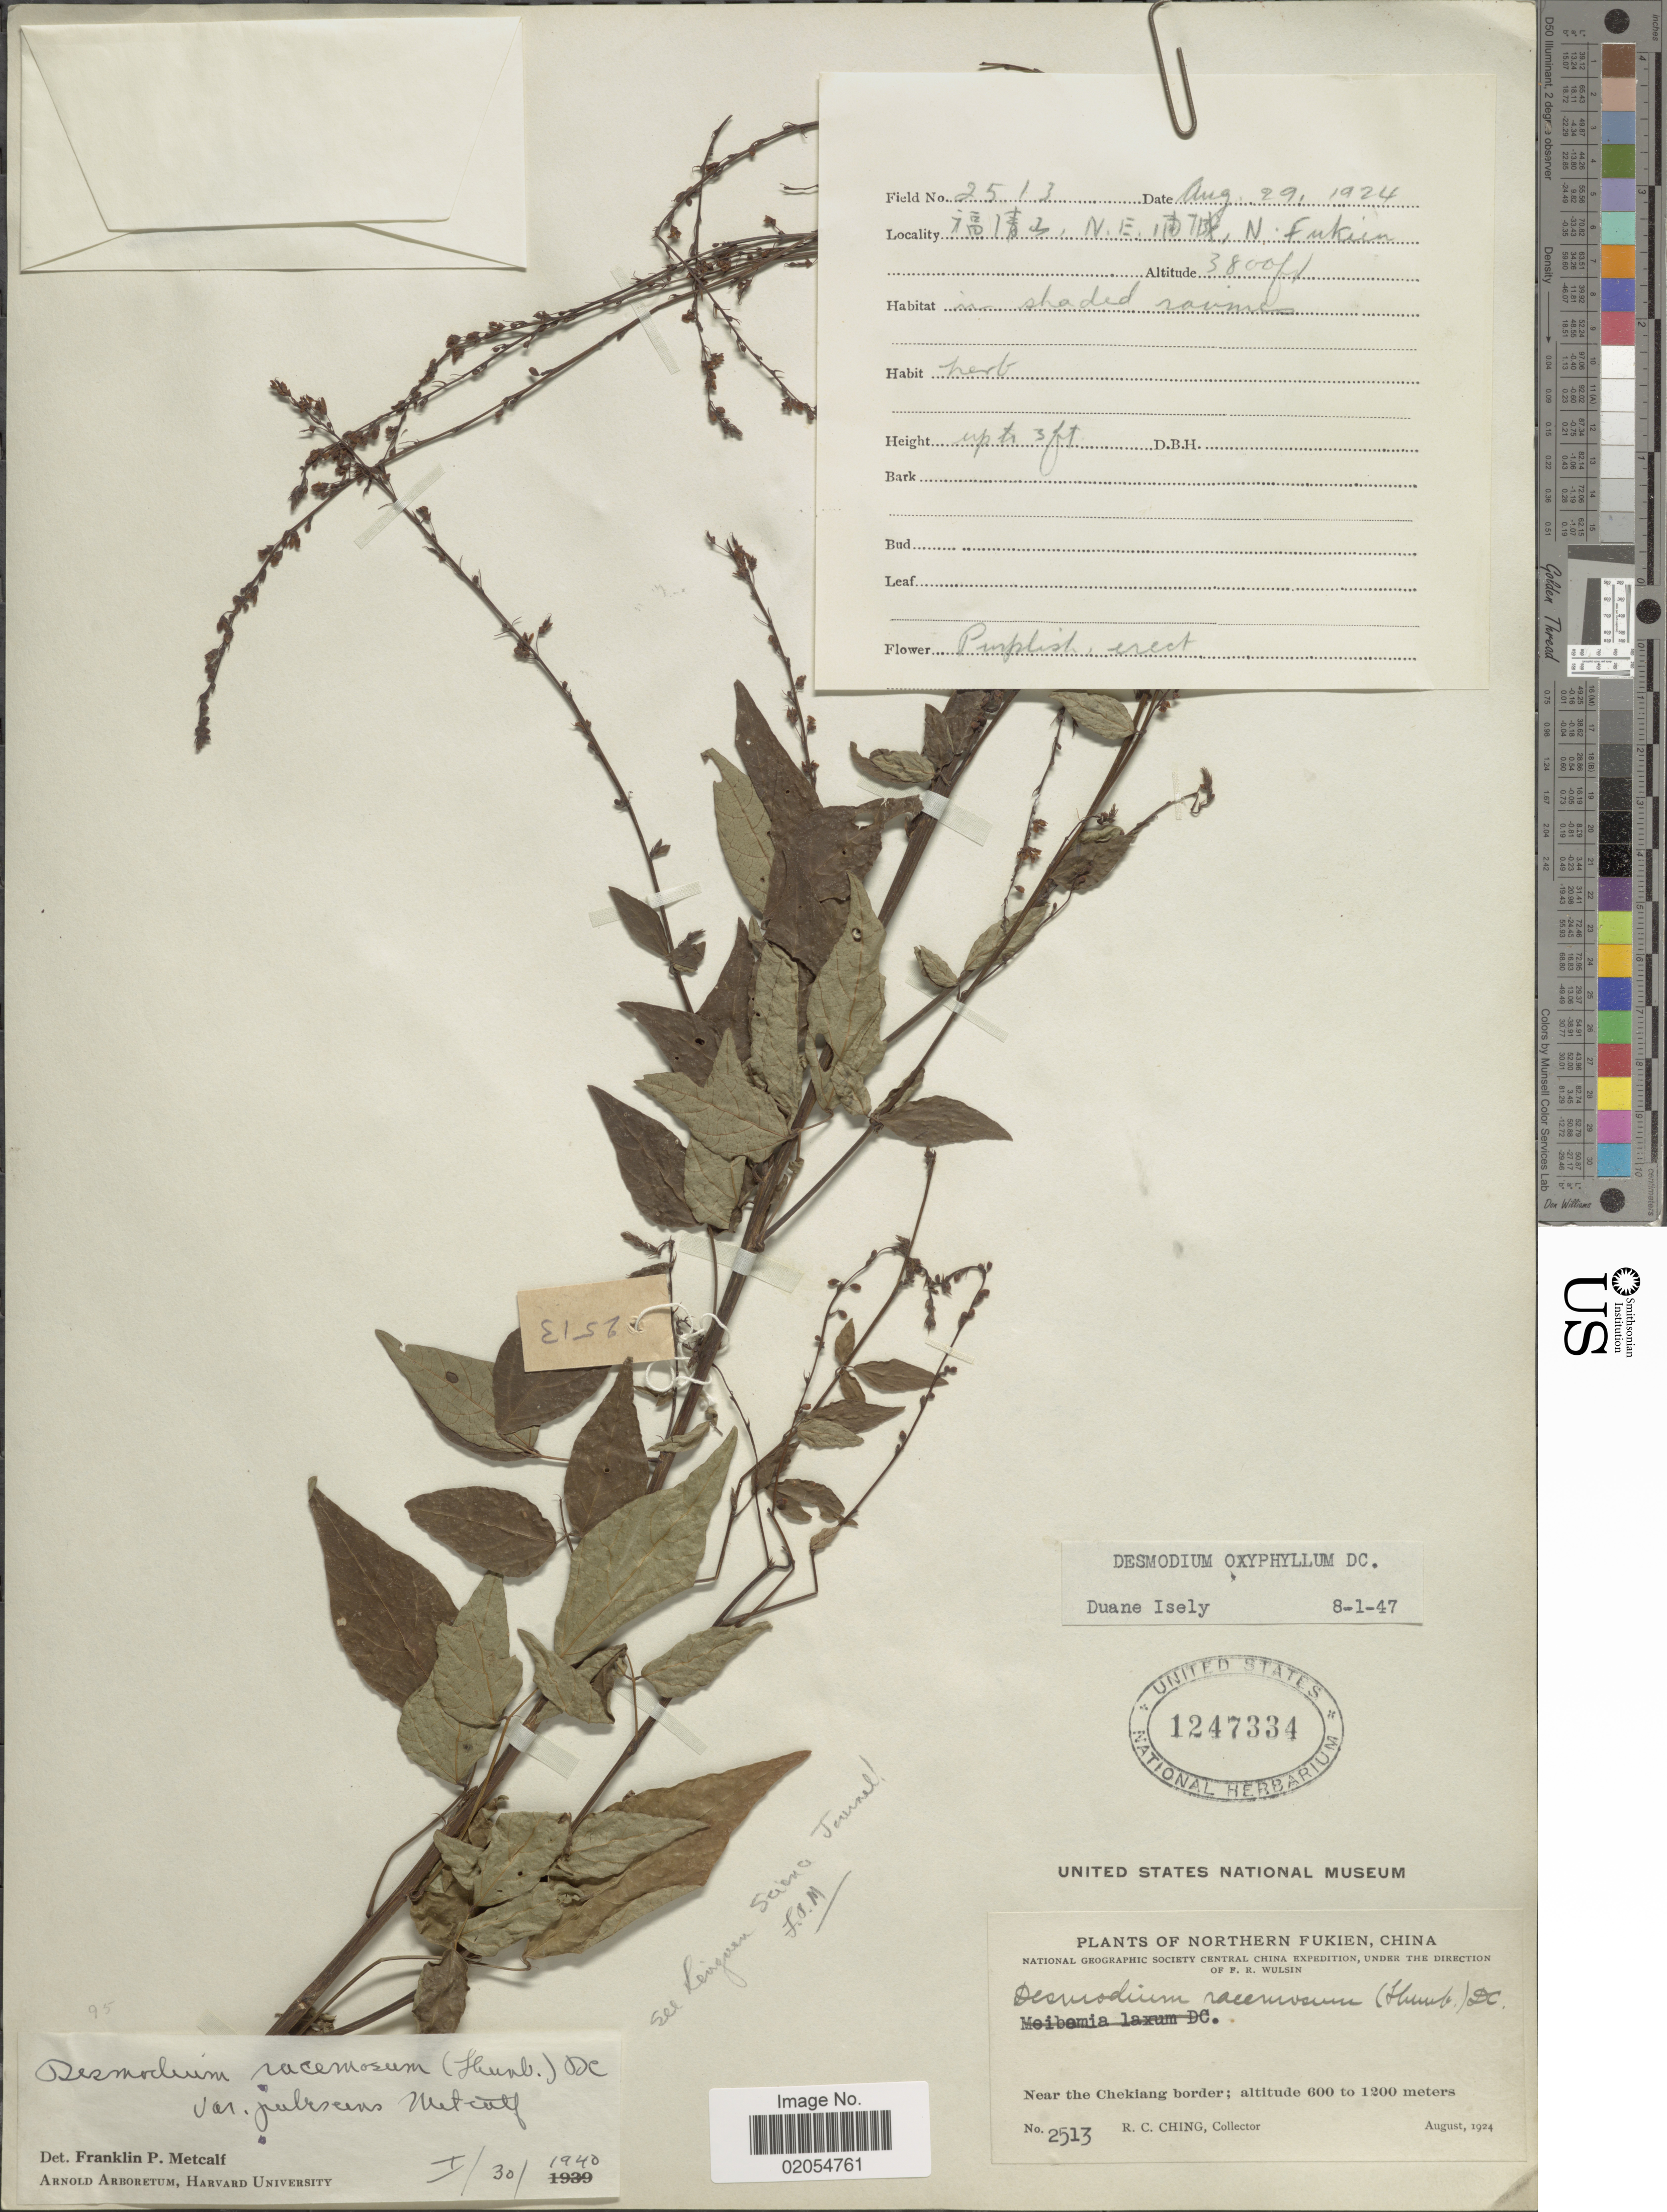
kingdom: Plantae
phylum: Tracheophyta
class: Magnoliopsida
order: Fabales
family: Fabaceae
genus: Hylodesmum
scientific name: Hylodesmum podocarpum subsp. oxyphyllum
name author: (DC.) H. Ohashi & R.R. Mill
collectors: R. C. Ching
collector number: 2513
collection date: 1924-08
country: China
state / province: Fujian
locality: Northern Fukien. Near the Chekiang border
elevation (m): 600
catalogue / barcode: US 1247334